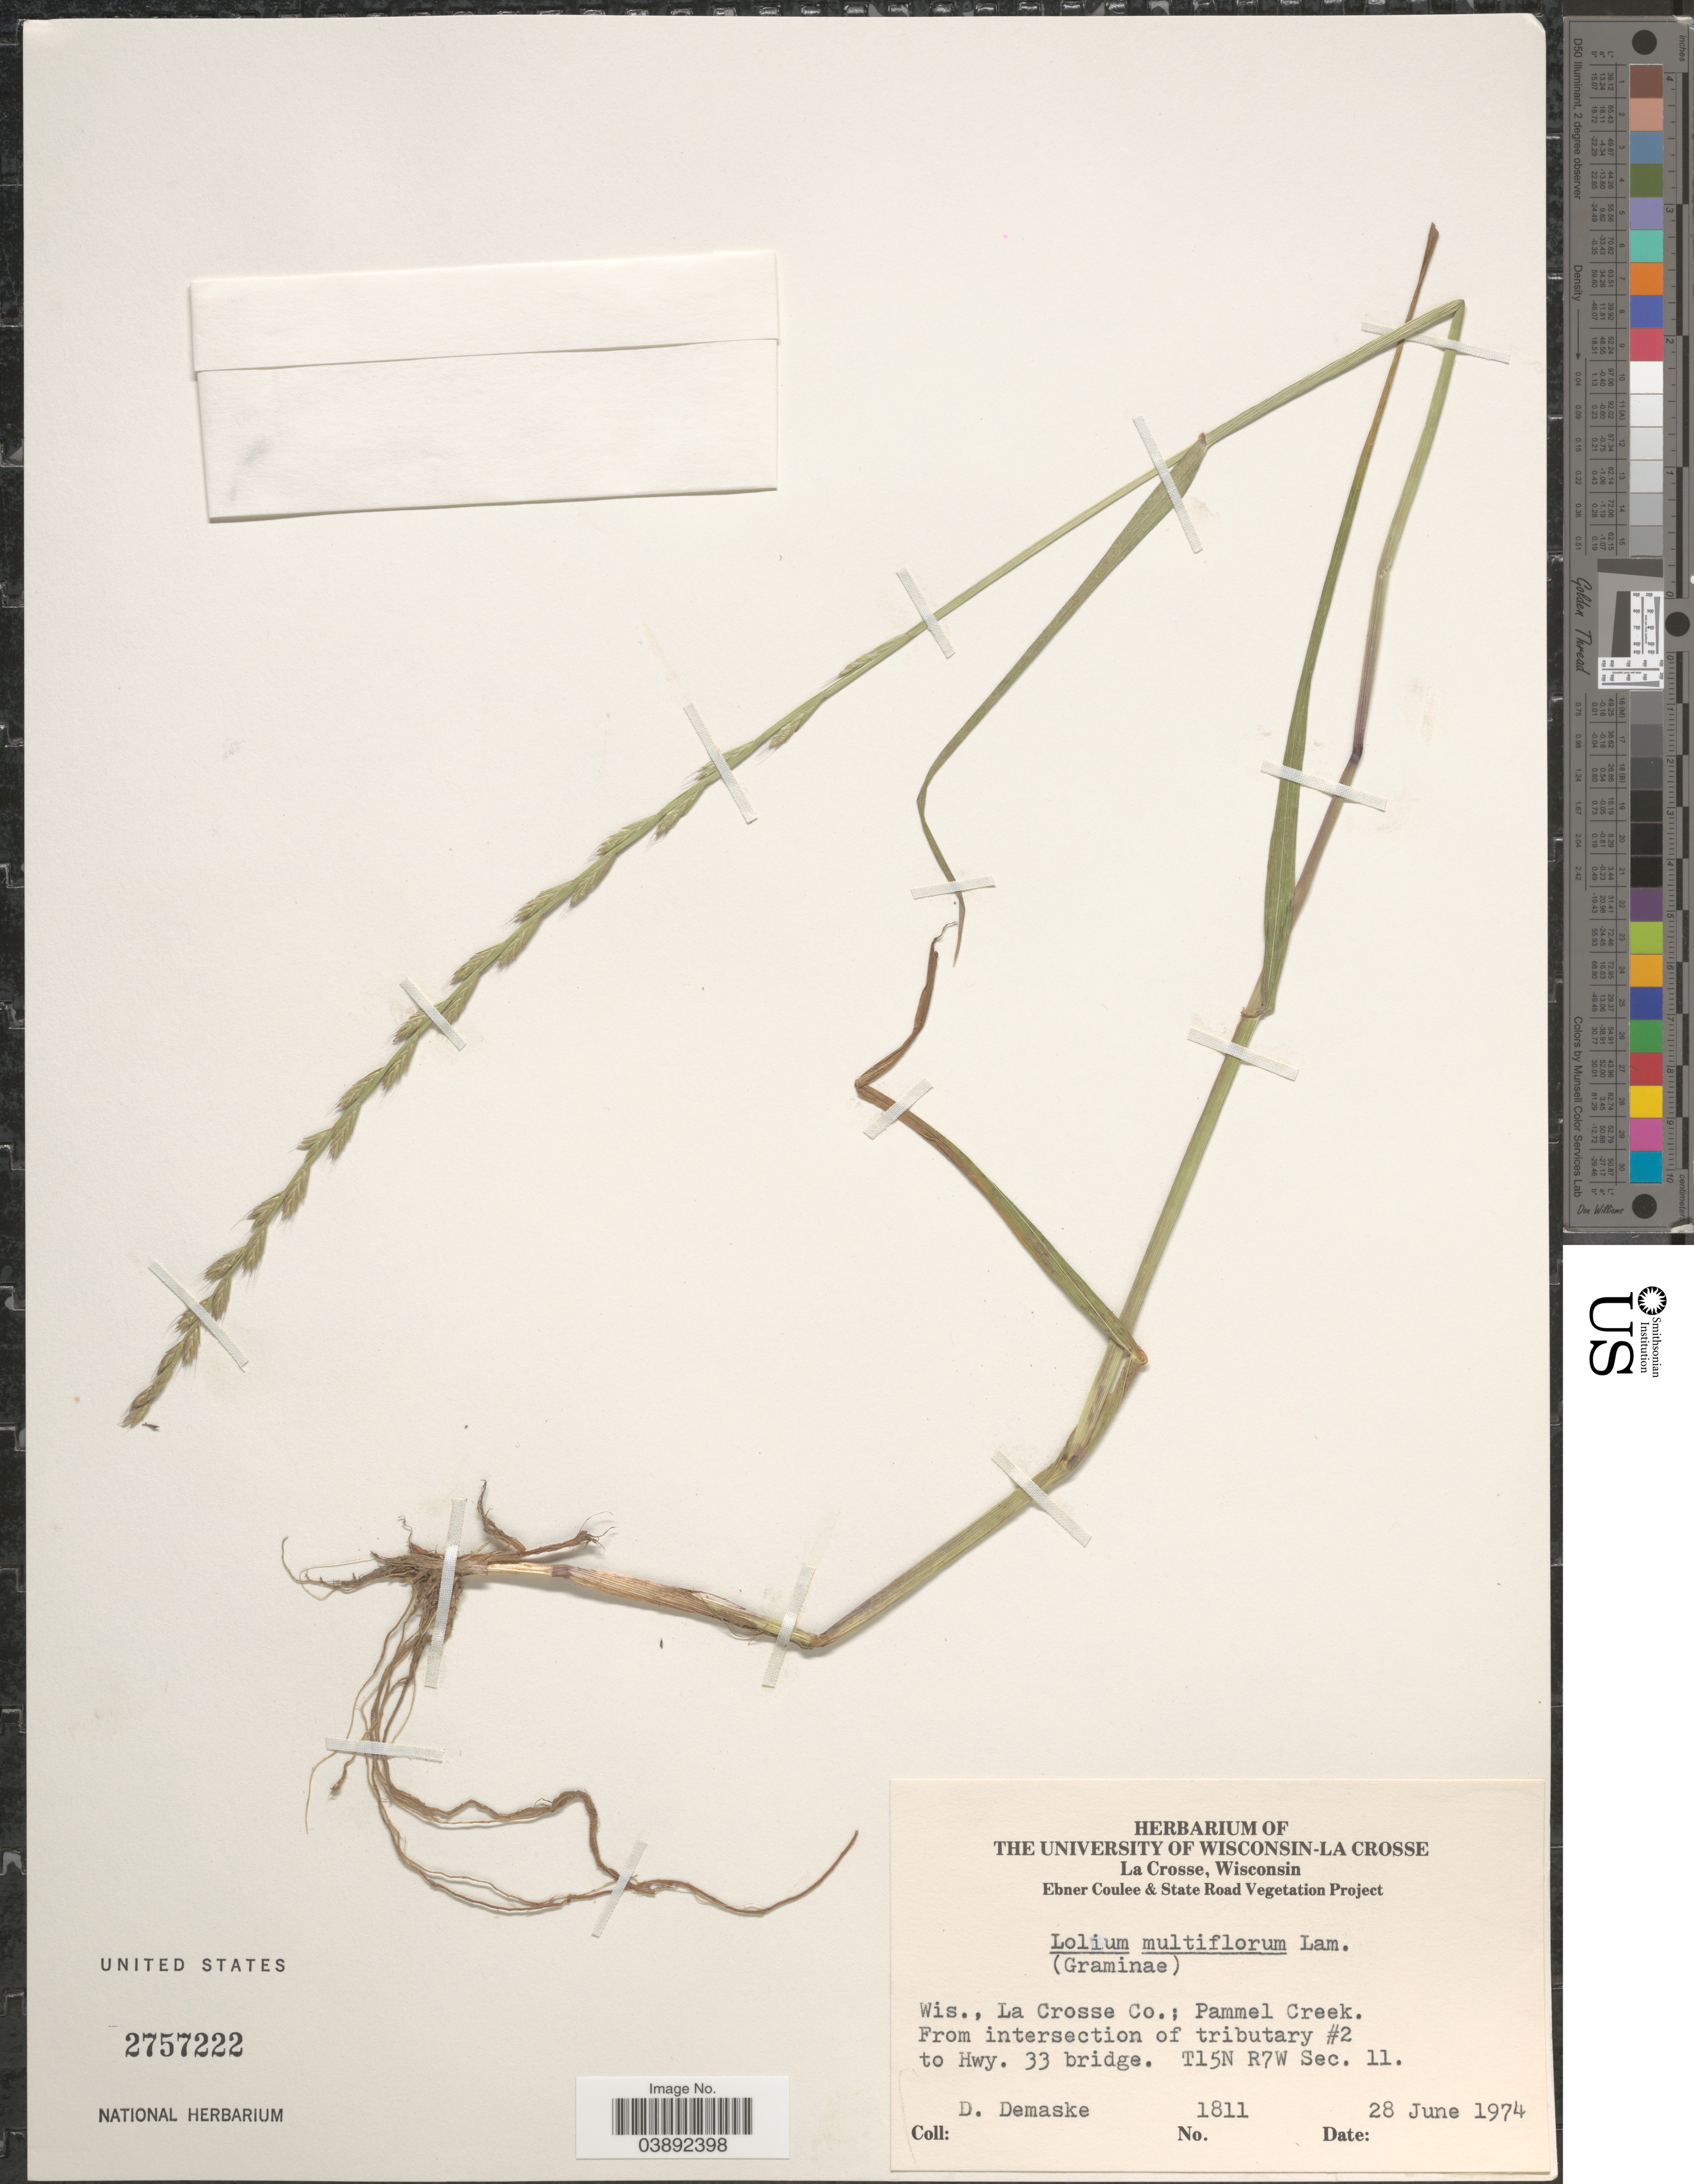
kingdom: Plantae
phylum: Tracheophyta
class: Liliopsida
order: Poales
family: Poaceae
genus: Lolium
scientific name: Lolium multiflorum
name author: Lam.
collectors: D. Demaske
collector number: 1811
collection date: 1974-06-28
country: United States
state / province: Wisconsin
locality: La Crosse Co.; Pammel Creek. From intersection of tributary #2 to Hwy. 33 bridge. T15N R7W Sec. 11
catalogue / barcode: US 2757222